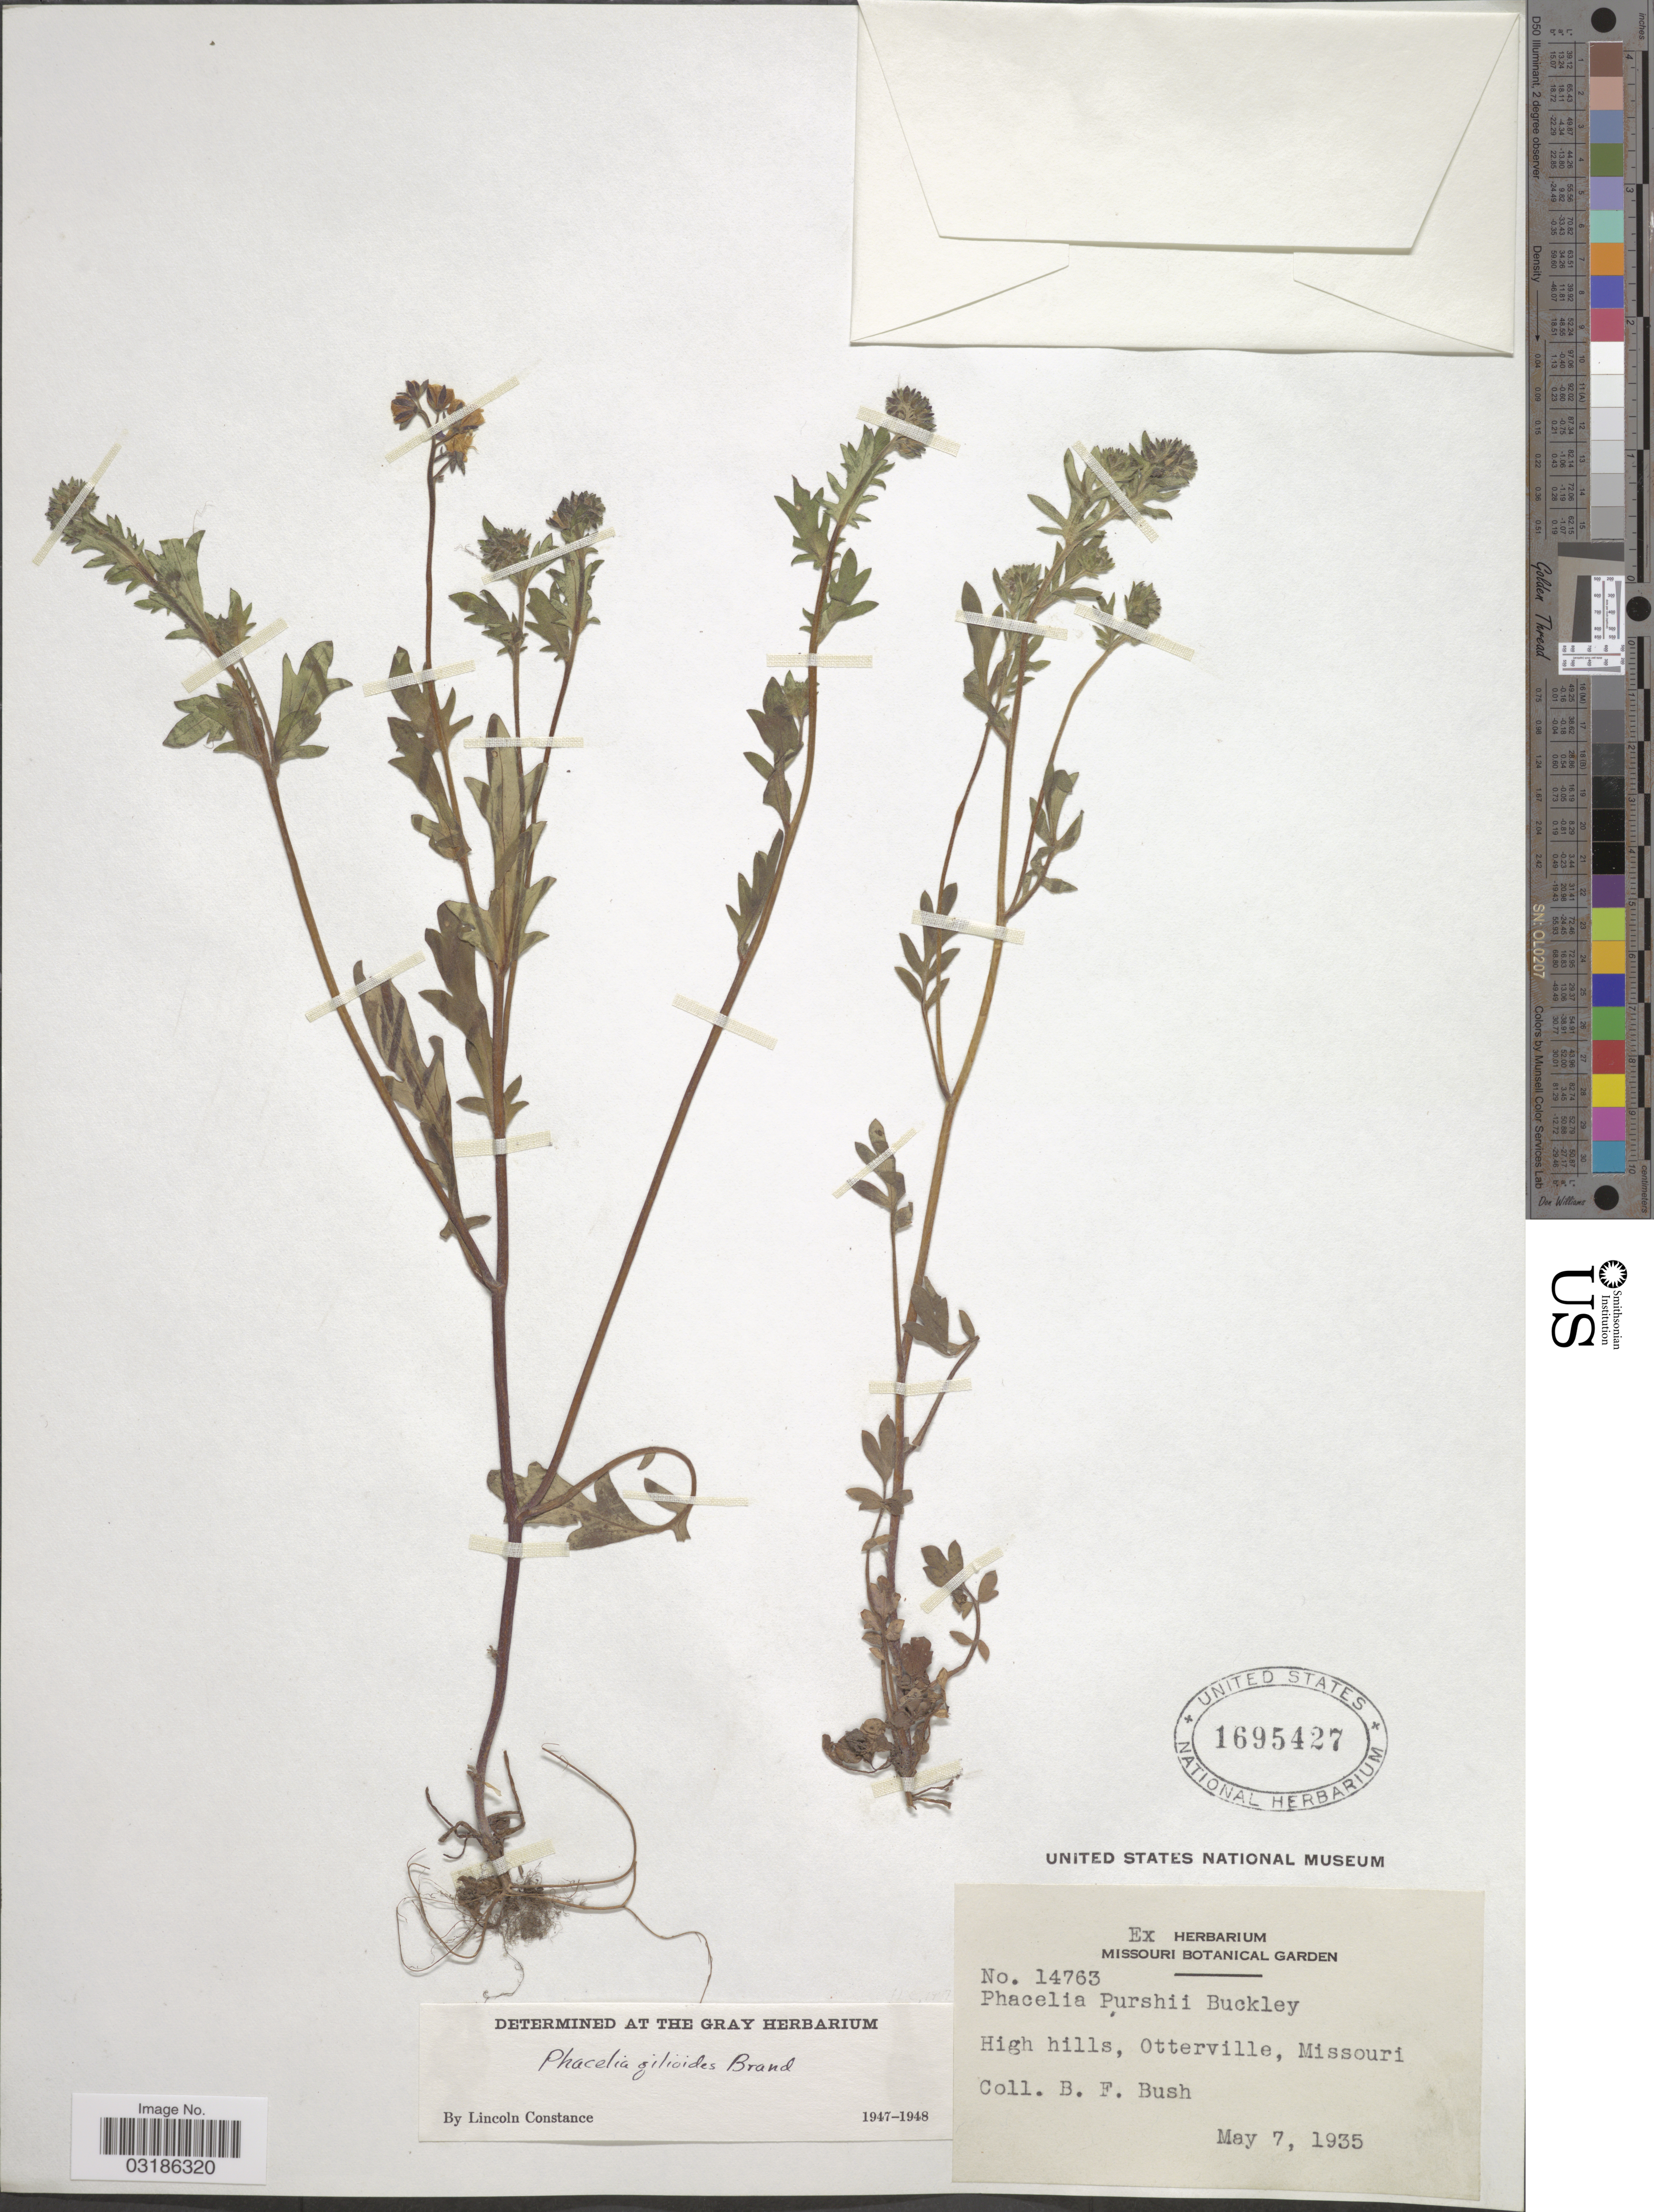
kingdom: Plantae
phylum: Tracheophyta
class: Magnoliopsida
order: Boraginales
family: Hydrophyllaceae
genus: Phacelia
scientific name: Phacelia gilioides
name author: Brand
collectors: B. F. Bush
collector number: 14763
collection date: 1935-05-07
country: United States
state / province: Missouri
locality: High hills, Otterville.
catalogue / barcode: US 1695427